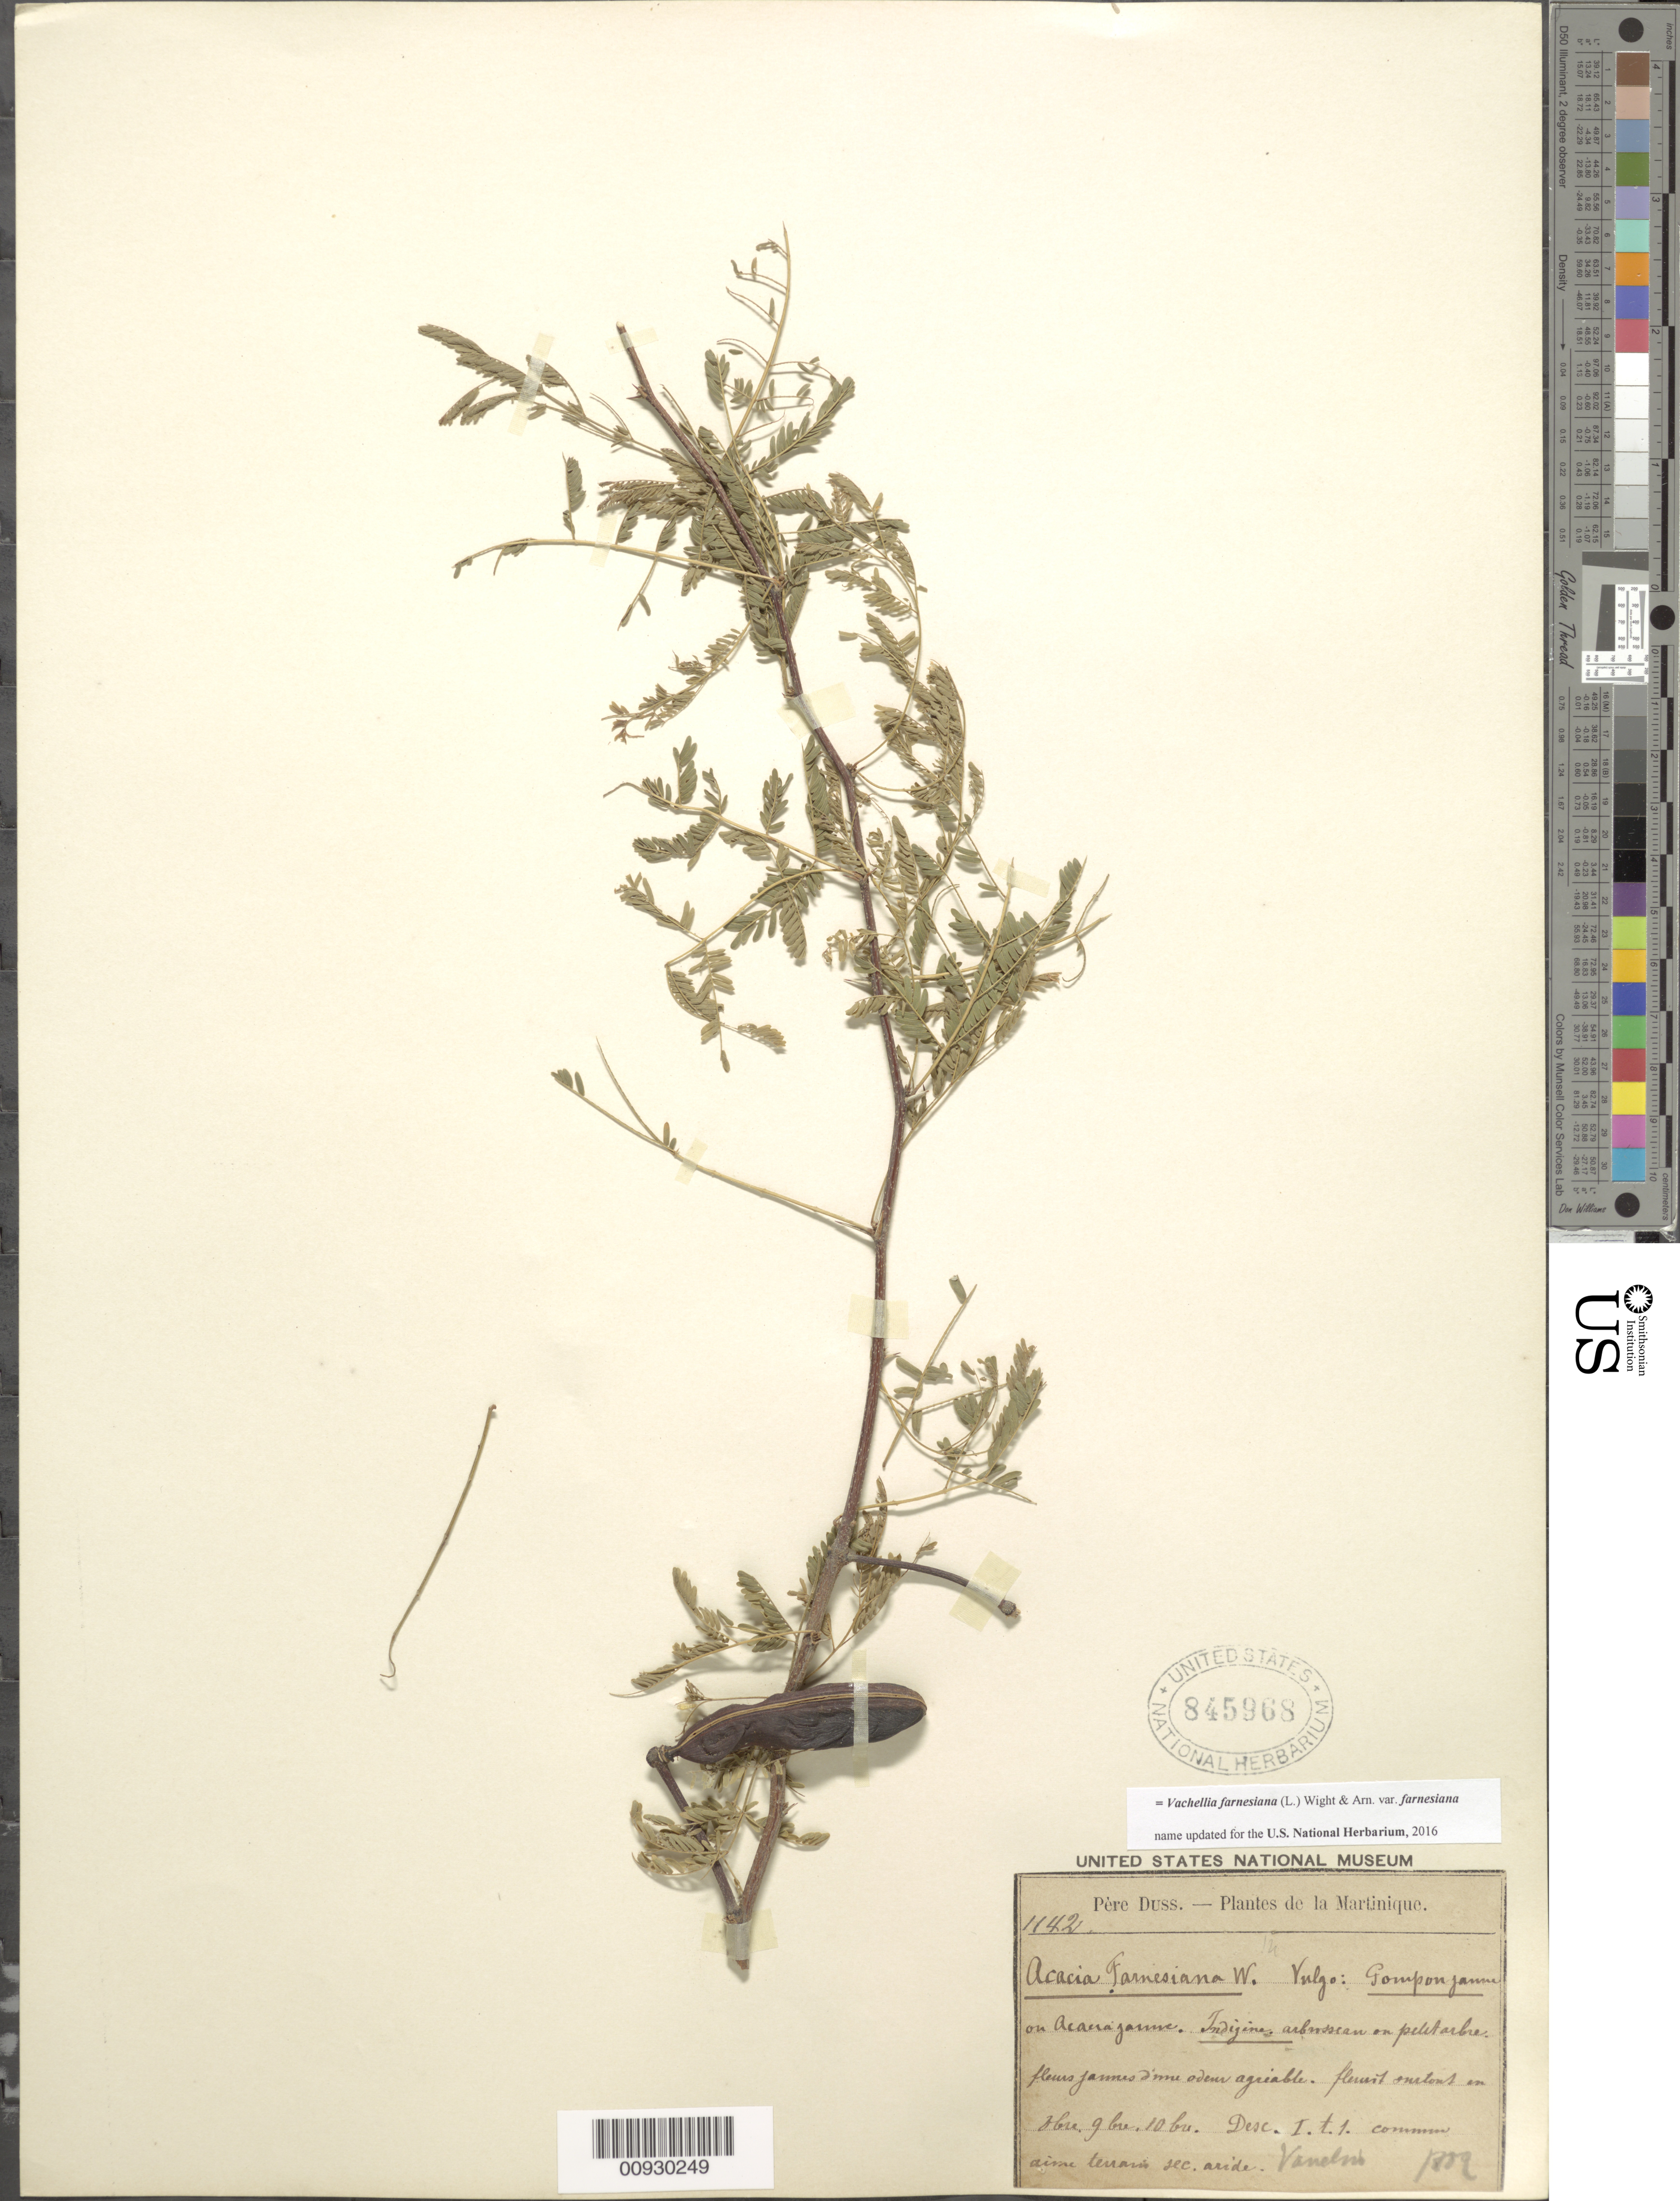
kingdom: Plantae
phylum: Tracheophyta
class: Magnoliopsida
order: Fabales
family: Fabaceae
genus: Vachellia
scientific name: Vachellia farnesiana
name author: (L.) Wight & Arn.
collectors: Père Duss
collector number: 1142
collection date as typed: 1889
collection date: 1889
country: Martinique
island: Martinique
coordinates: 0 N, 0 E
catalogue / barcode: US 845968